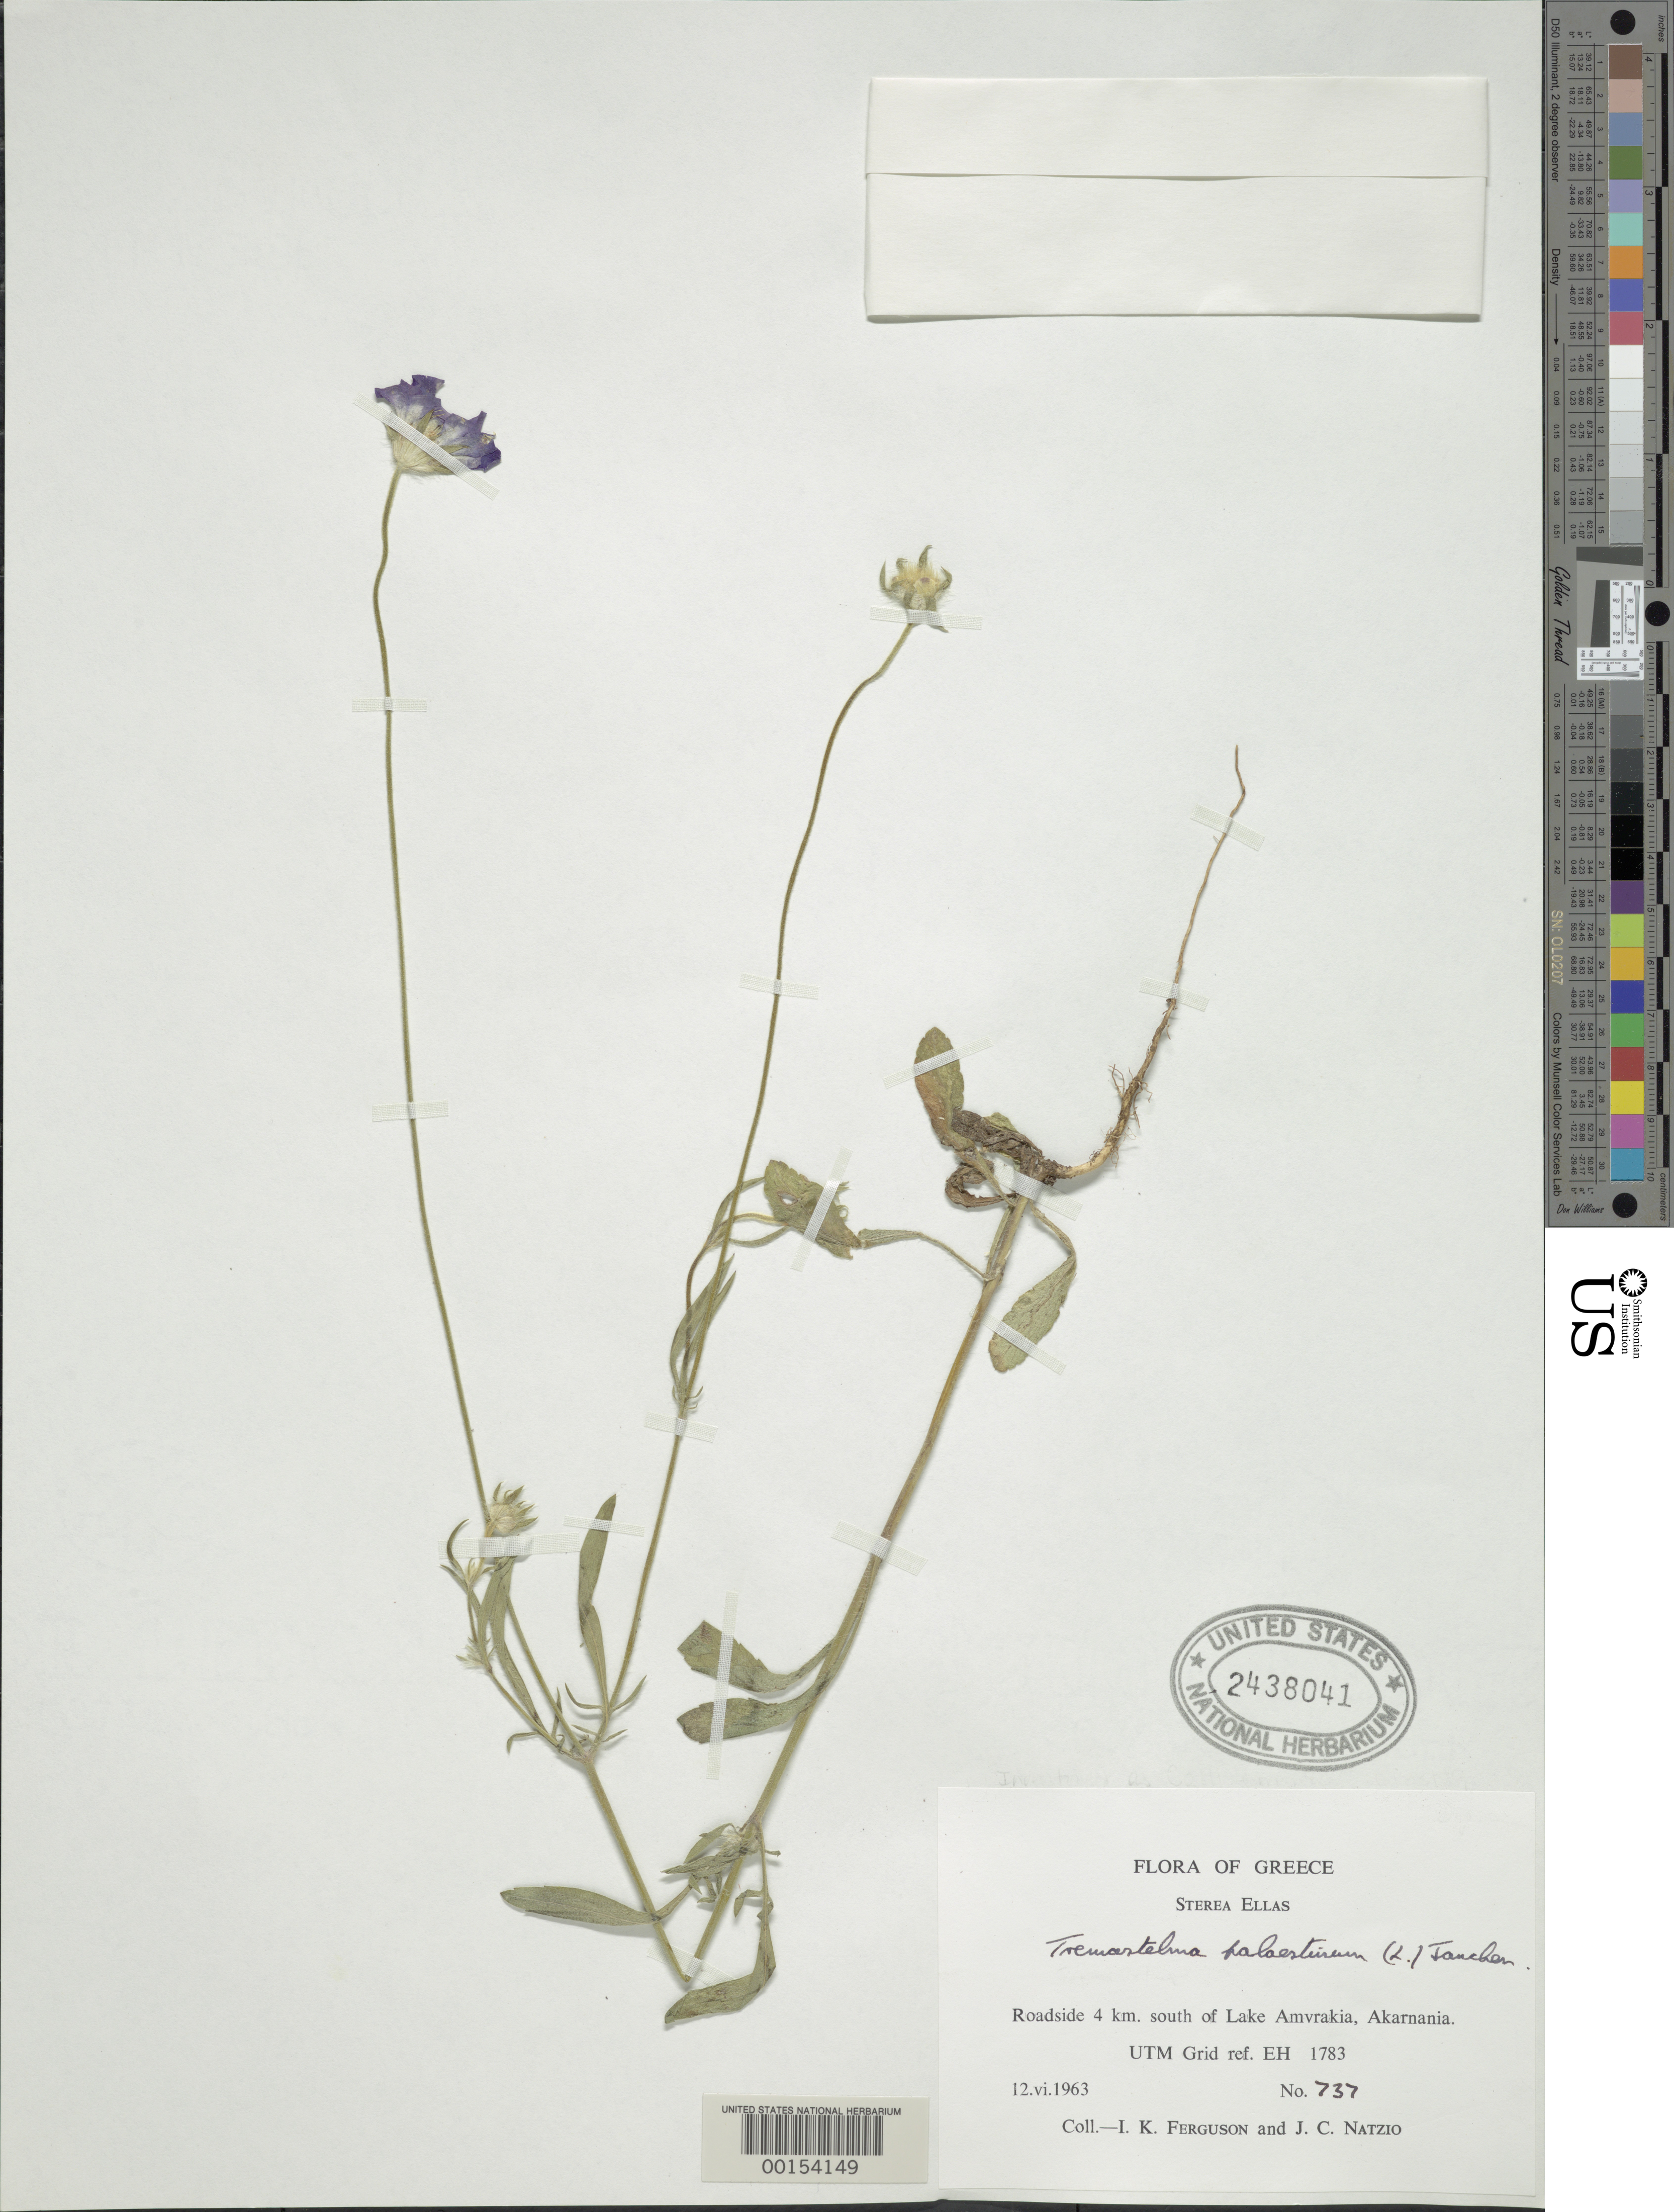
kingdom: Plantae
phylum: Tracheophyta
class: Magnoliopsida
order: Dipsacales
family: Caprifoliaceae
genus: Tremastelma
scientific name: Tremastelma palaestinum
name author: (L.) Janch.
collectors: I. K. Ferguson & J. Natzio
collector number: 737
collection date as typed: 12 Jun 1963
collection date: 1963-06-12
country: Greece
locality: S of Lake Amvrakia, Akarnania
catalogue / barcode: US 2438041